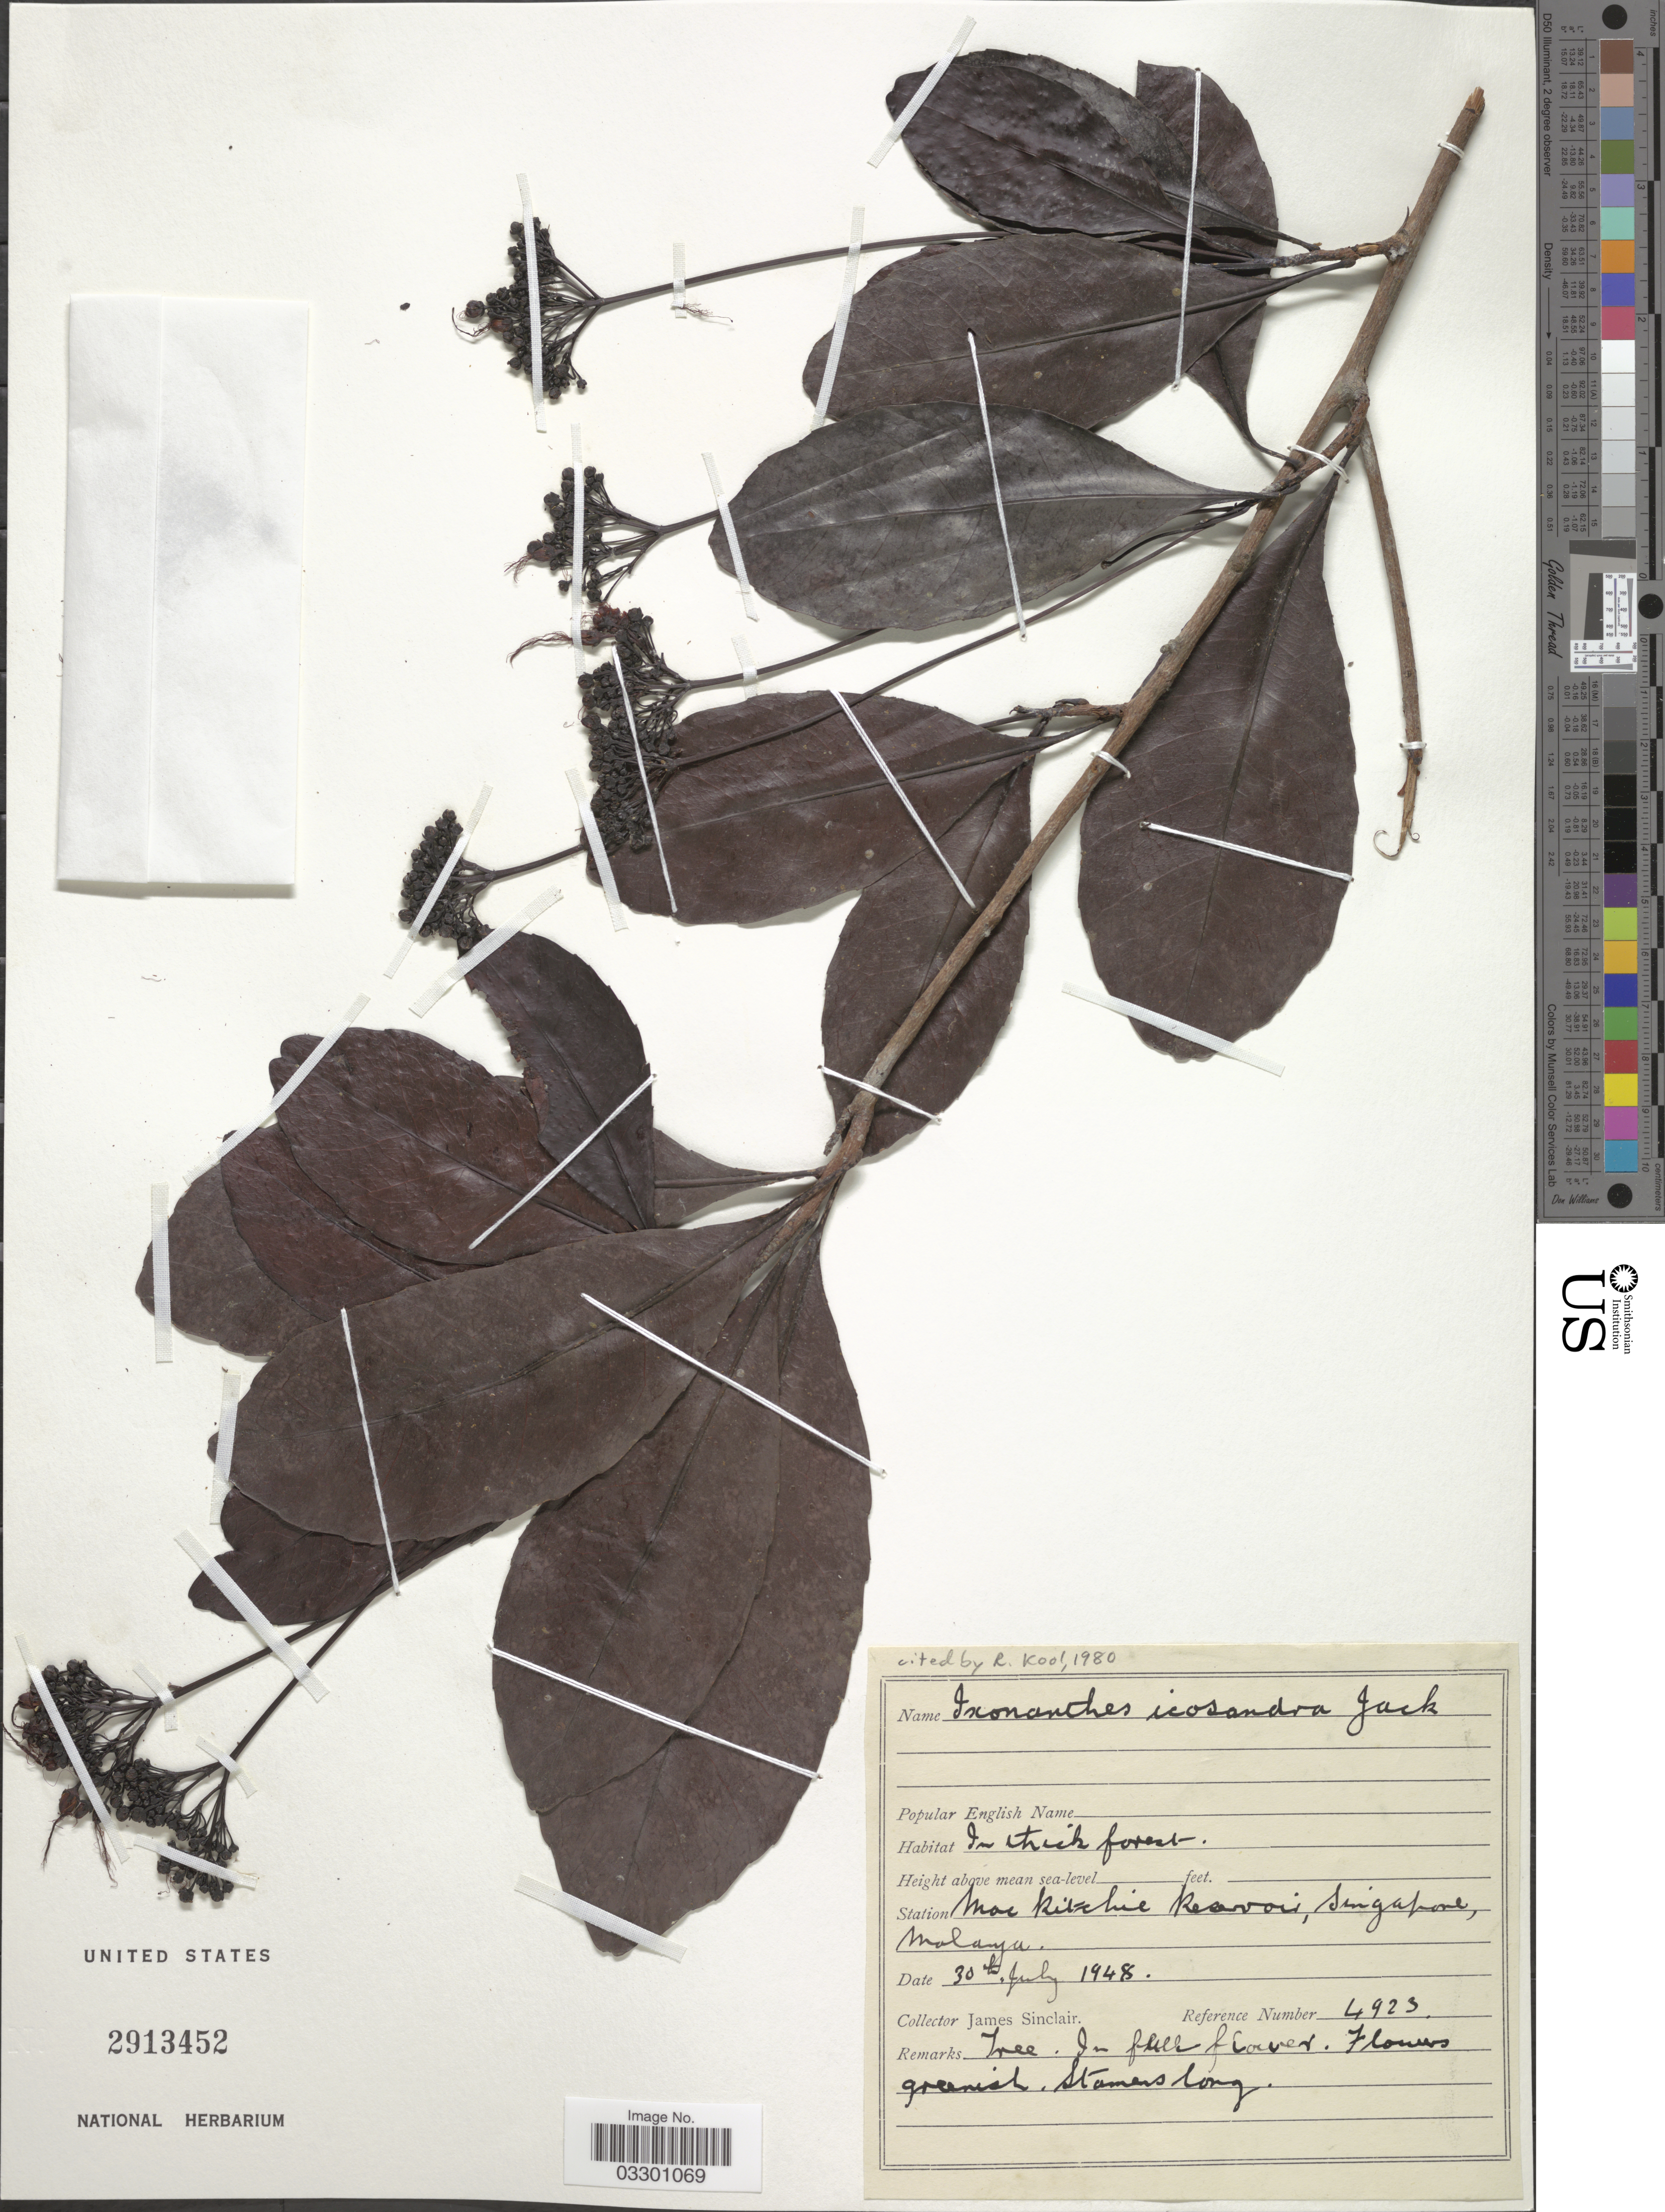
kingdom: Plantae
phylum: Tracheophyta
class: Magnoliopsida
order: Malpighiales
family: Ixonanthaceae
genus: Ixonanthes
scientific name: Ixonanthes icosandra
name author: Jack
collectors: J. Sinclair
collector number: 4923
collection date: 1948-07-30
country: Singapore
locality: Station MacRitchie Reservoir, Malaya.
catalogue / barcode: US 2913452